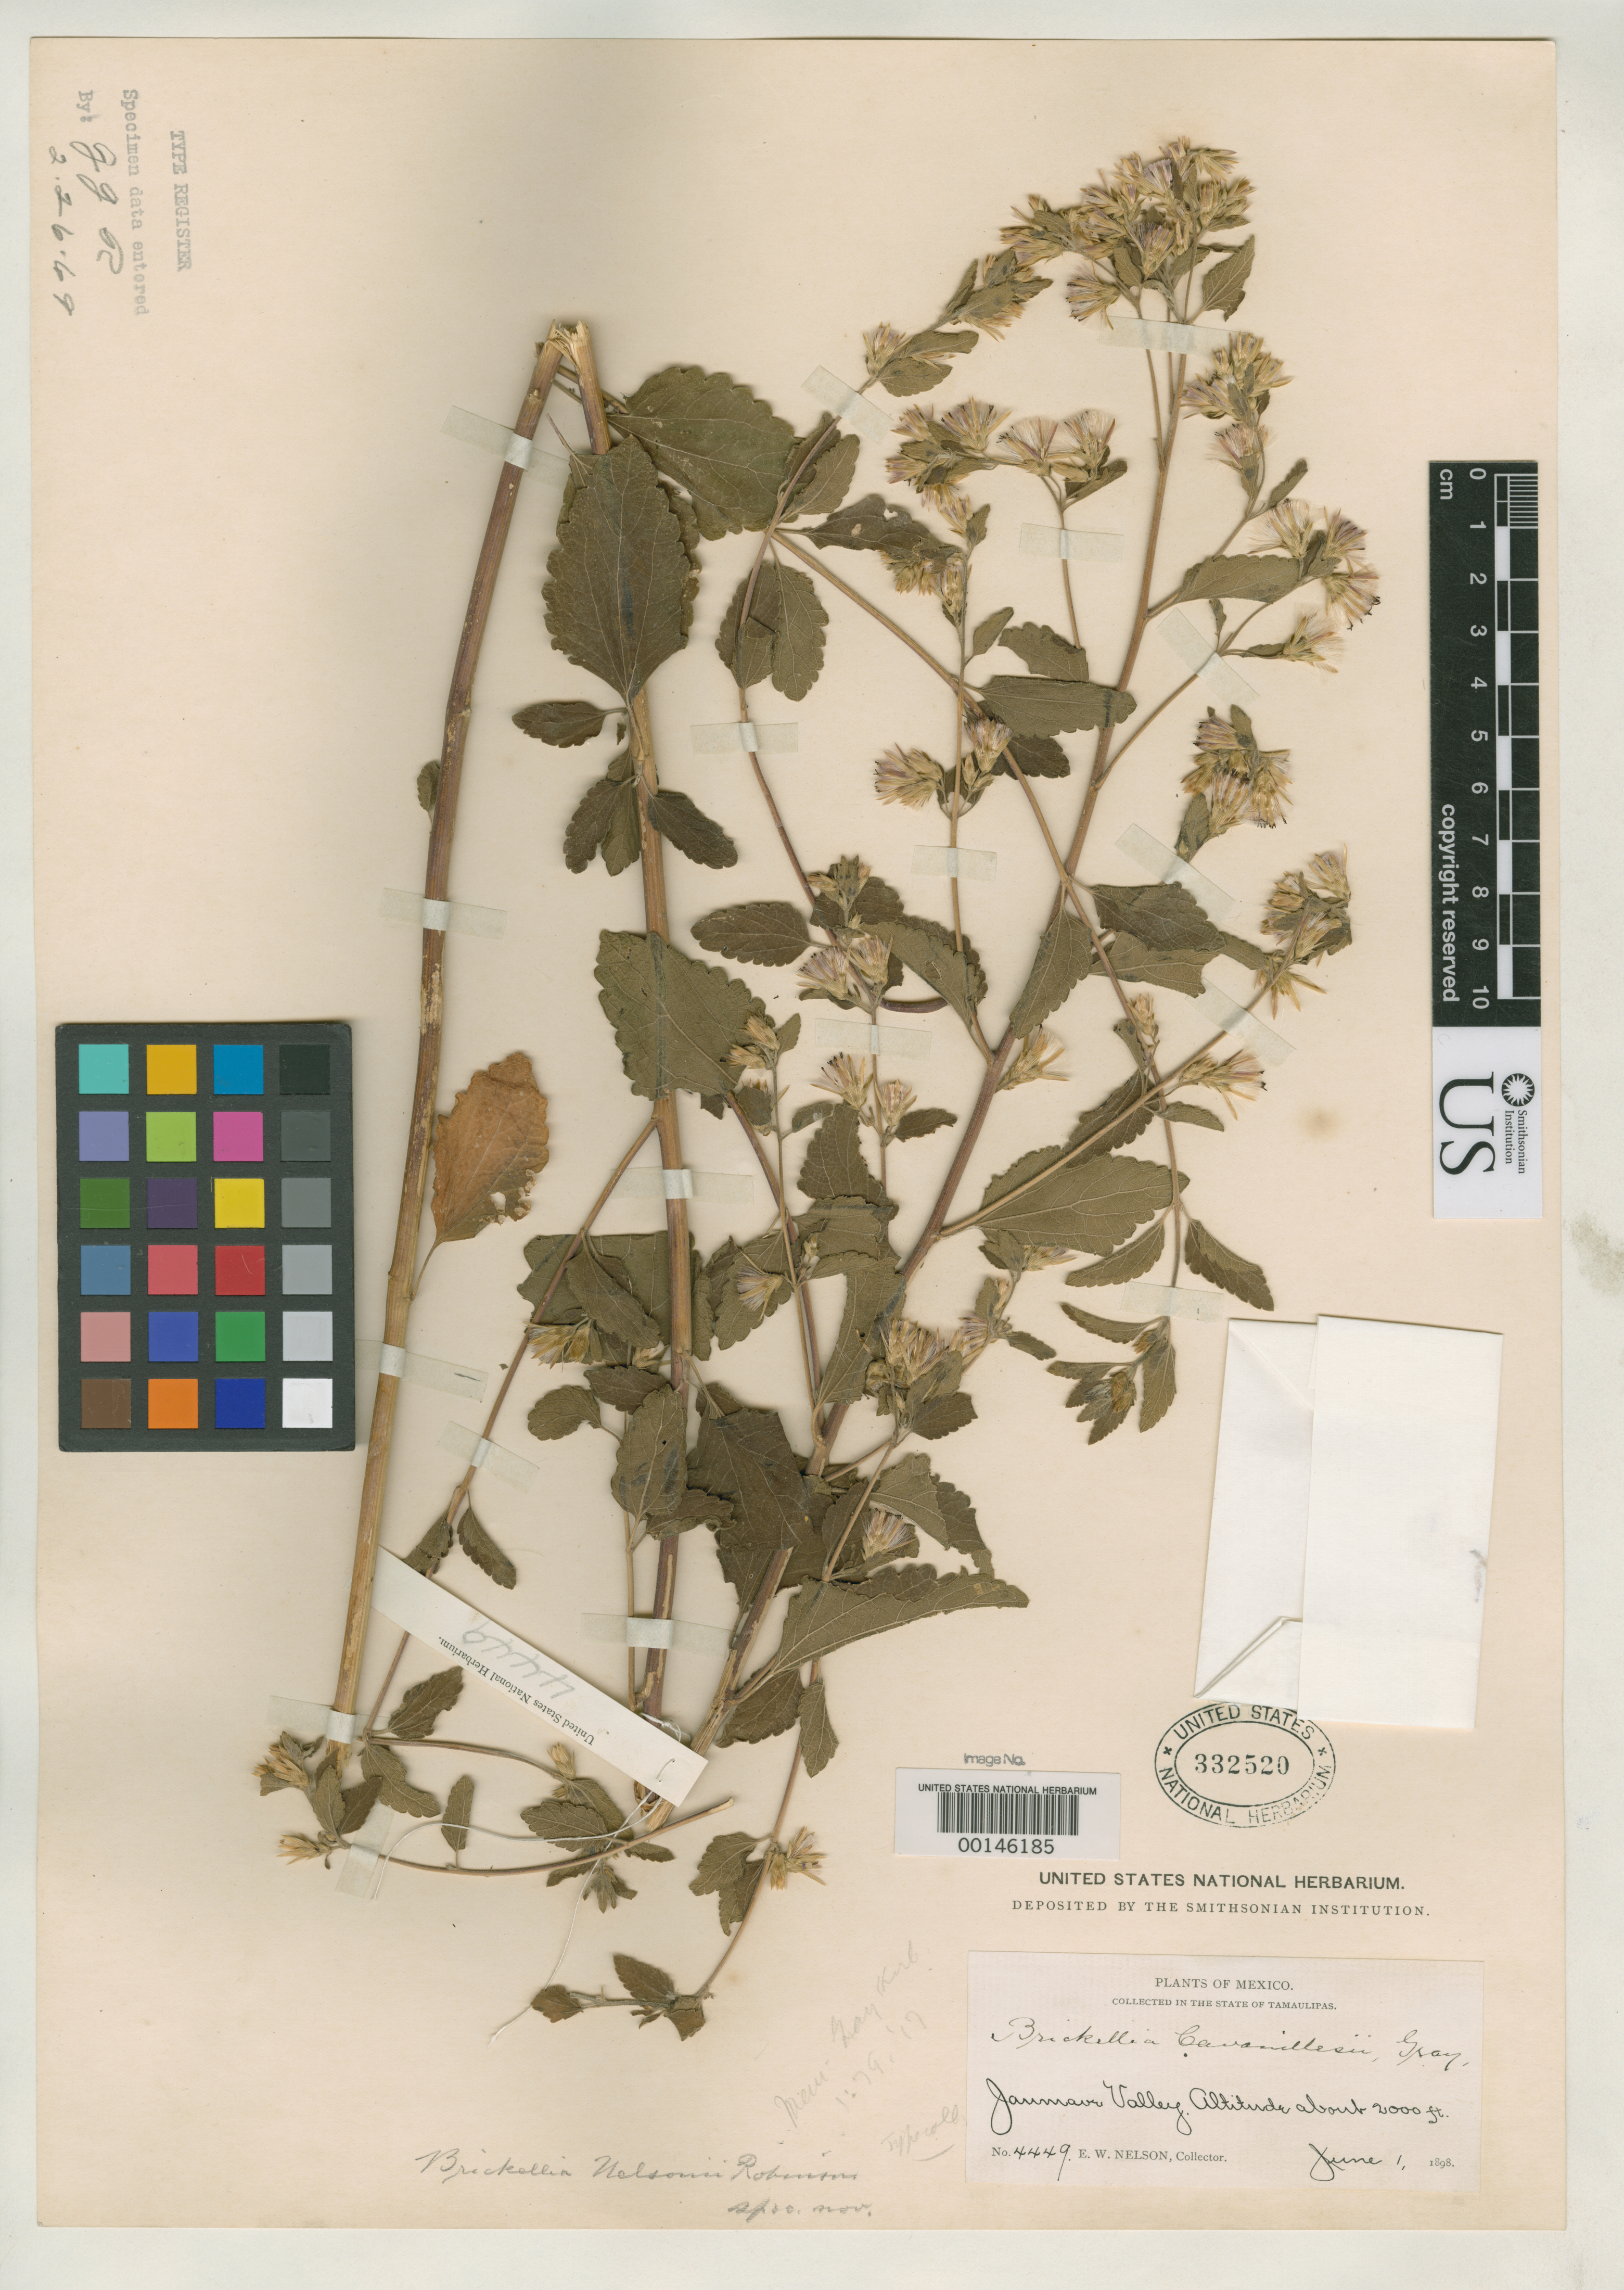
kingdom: Plantae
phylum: Tracheophyta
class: Magnoliopsida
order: Asterales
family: Asteraceae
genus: Brickellia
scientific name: Brickellia nelsonii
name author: B.L. Rob.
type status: Type Collection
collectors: E. W. Nelson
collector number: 4449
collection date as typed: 01 Jun 1898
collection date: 1898-06-01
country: Mexico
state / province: Tamaulipas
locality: Jaumave Valley; alt. 610 m.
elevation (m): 610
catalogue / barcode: US 332520